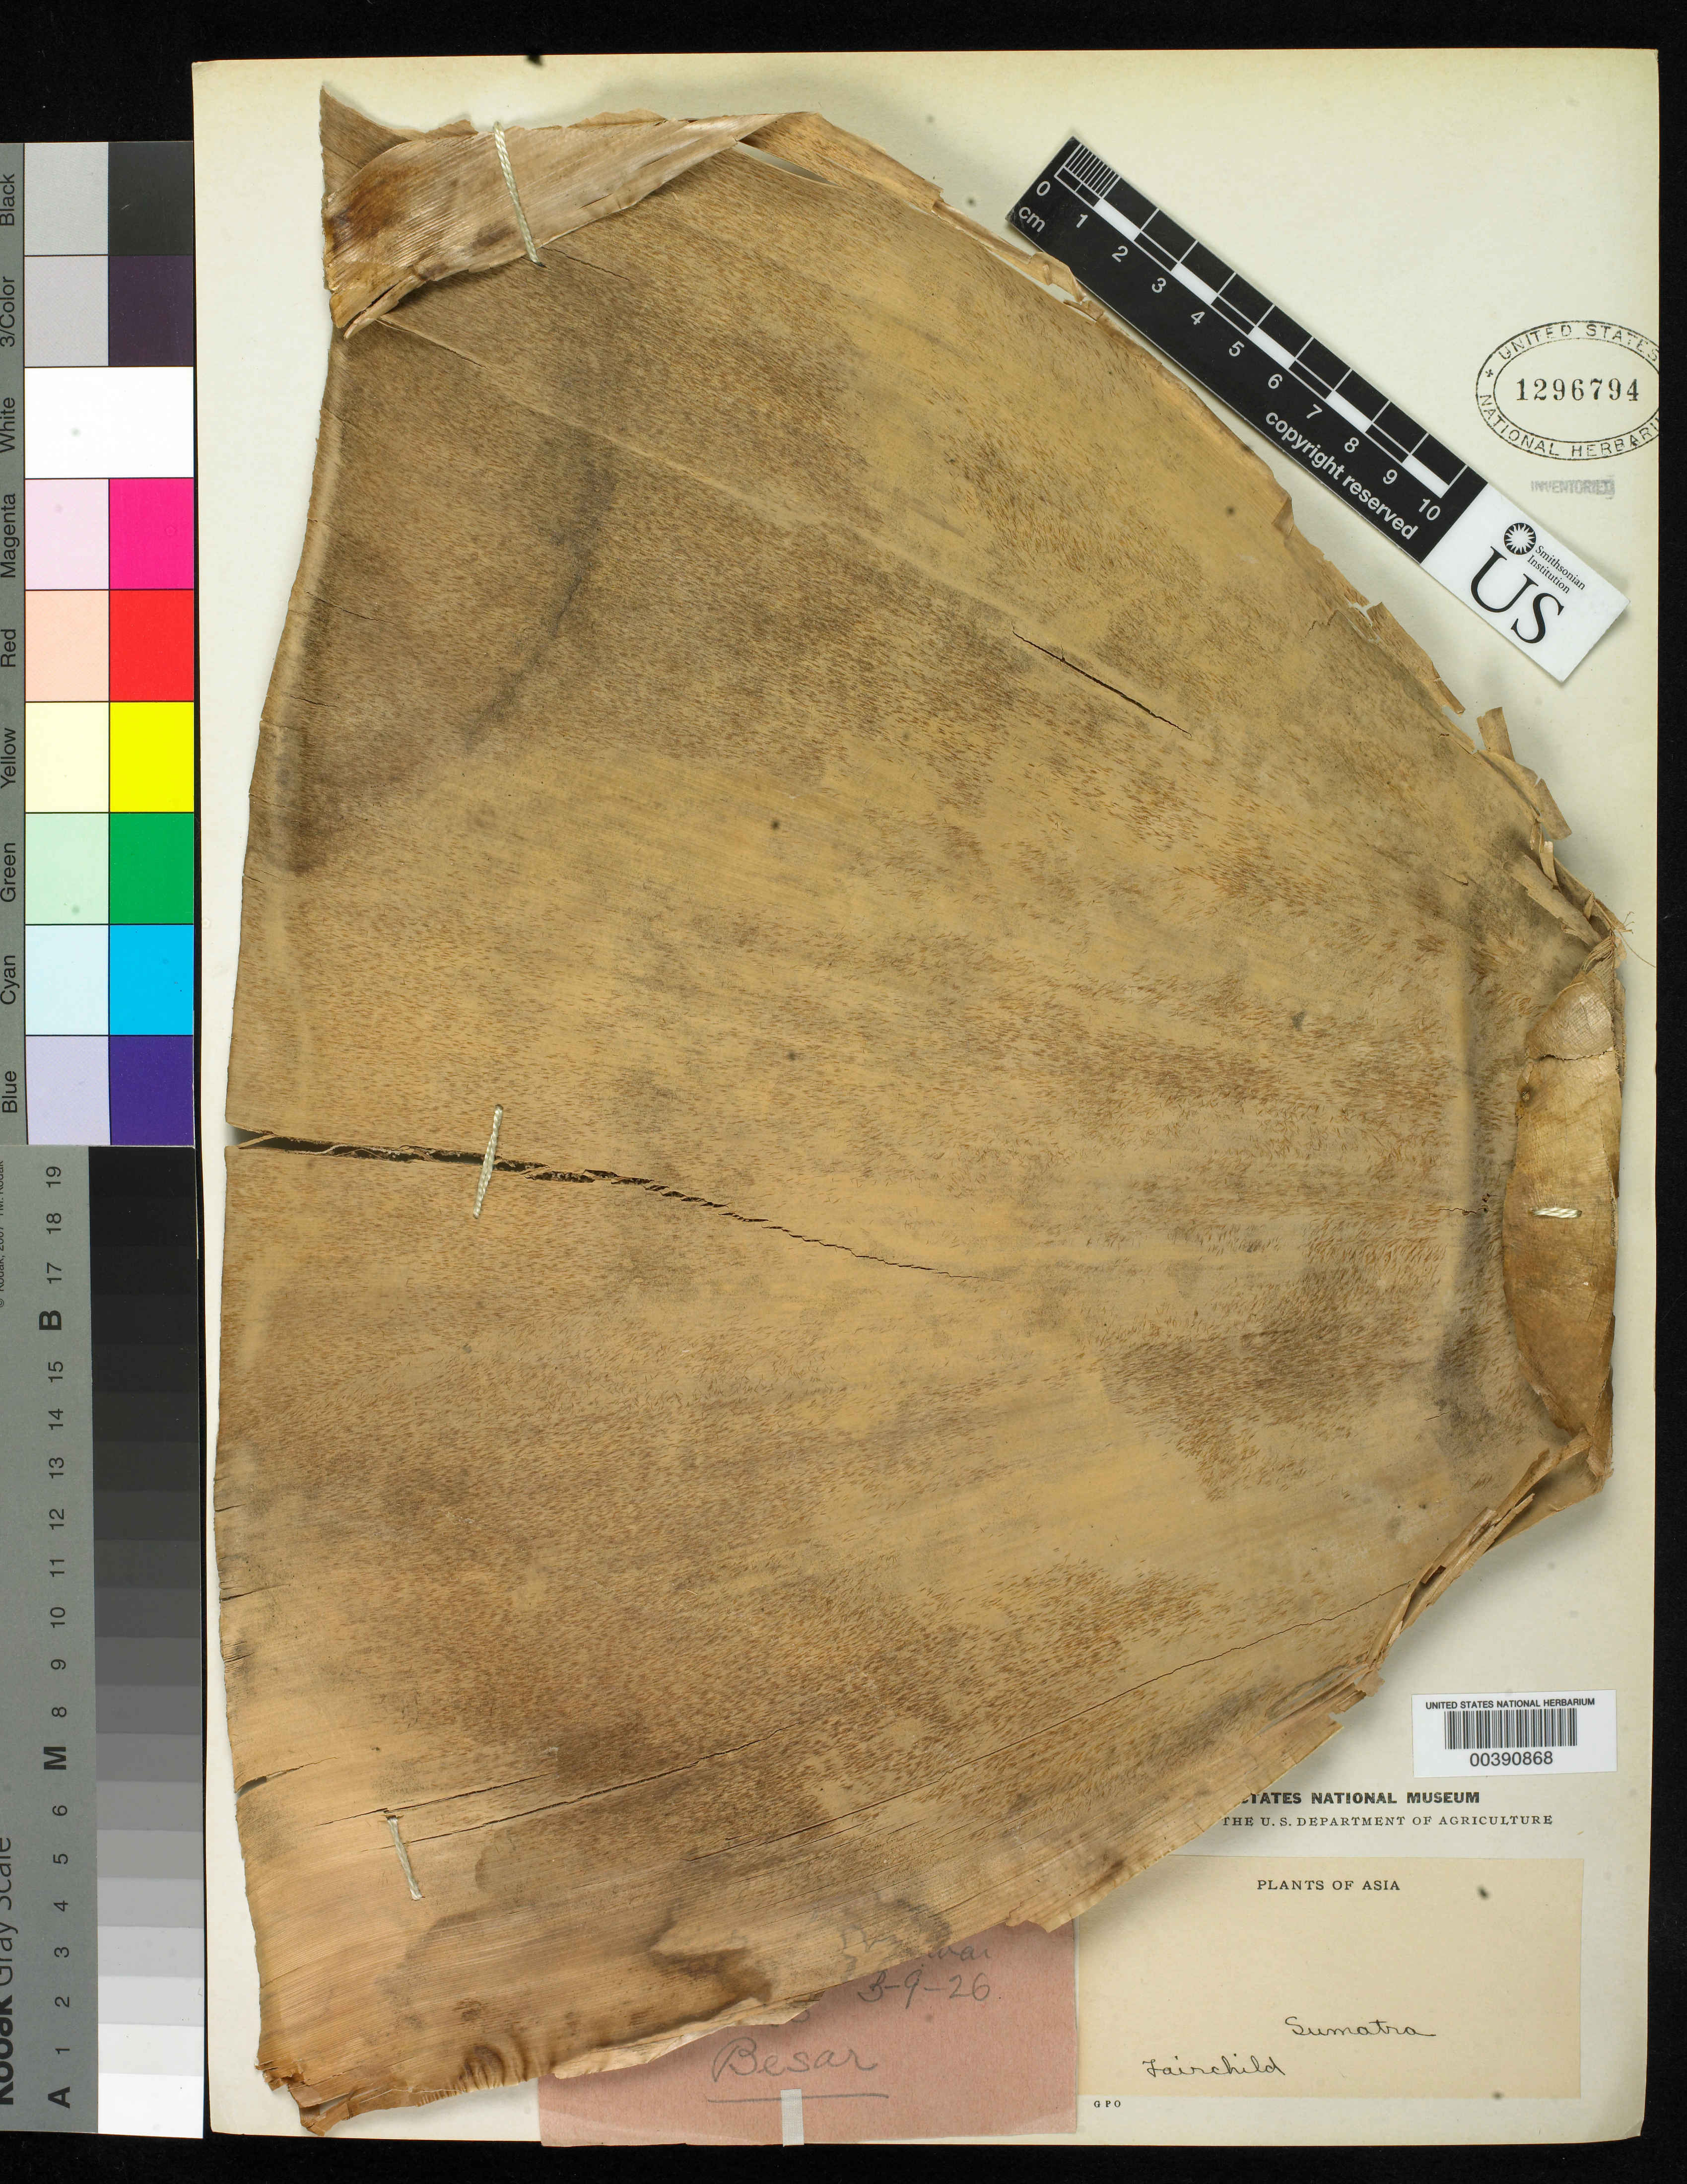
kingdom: Plantae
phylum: Tracheophyta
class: Liliopsida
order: Poales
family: Poaceae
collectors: D. Fairchild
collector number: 653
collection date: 1926-03-09 or 1926-09-03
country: Indonesia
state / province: Sumatra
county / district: Aceh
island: Sumatra I.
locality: Shore of Lake Tawar, near Takevgoa (sp?)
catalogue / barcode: US 1296794